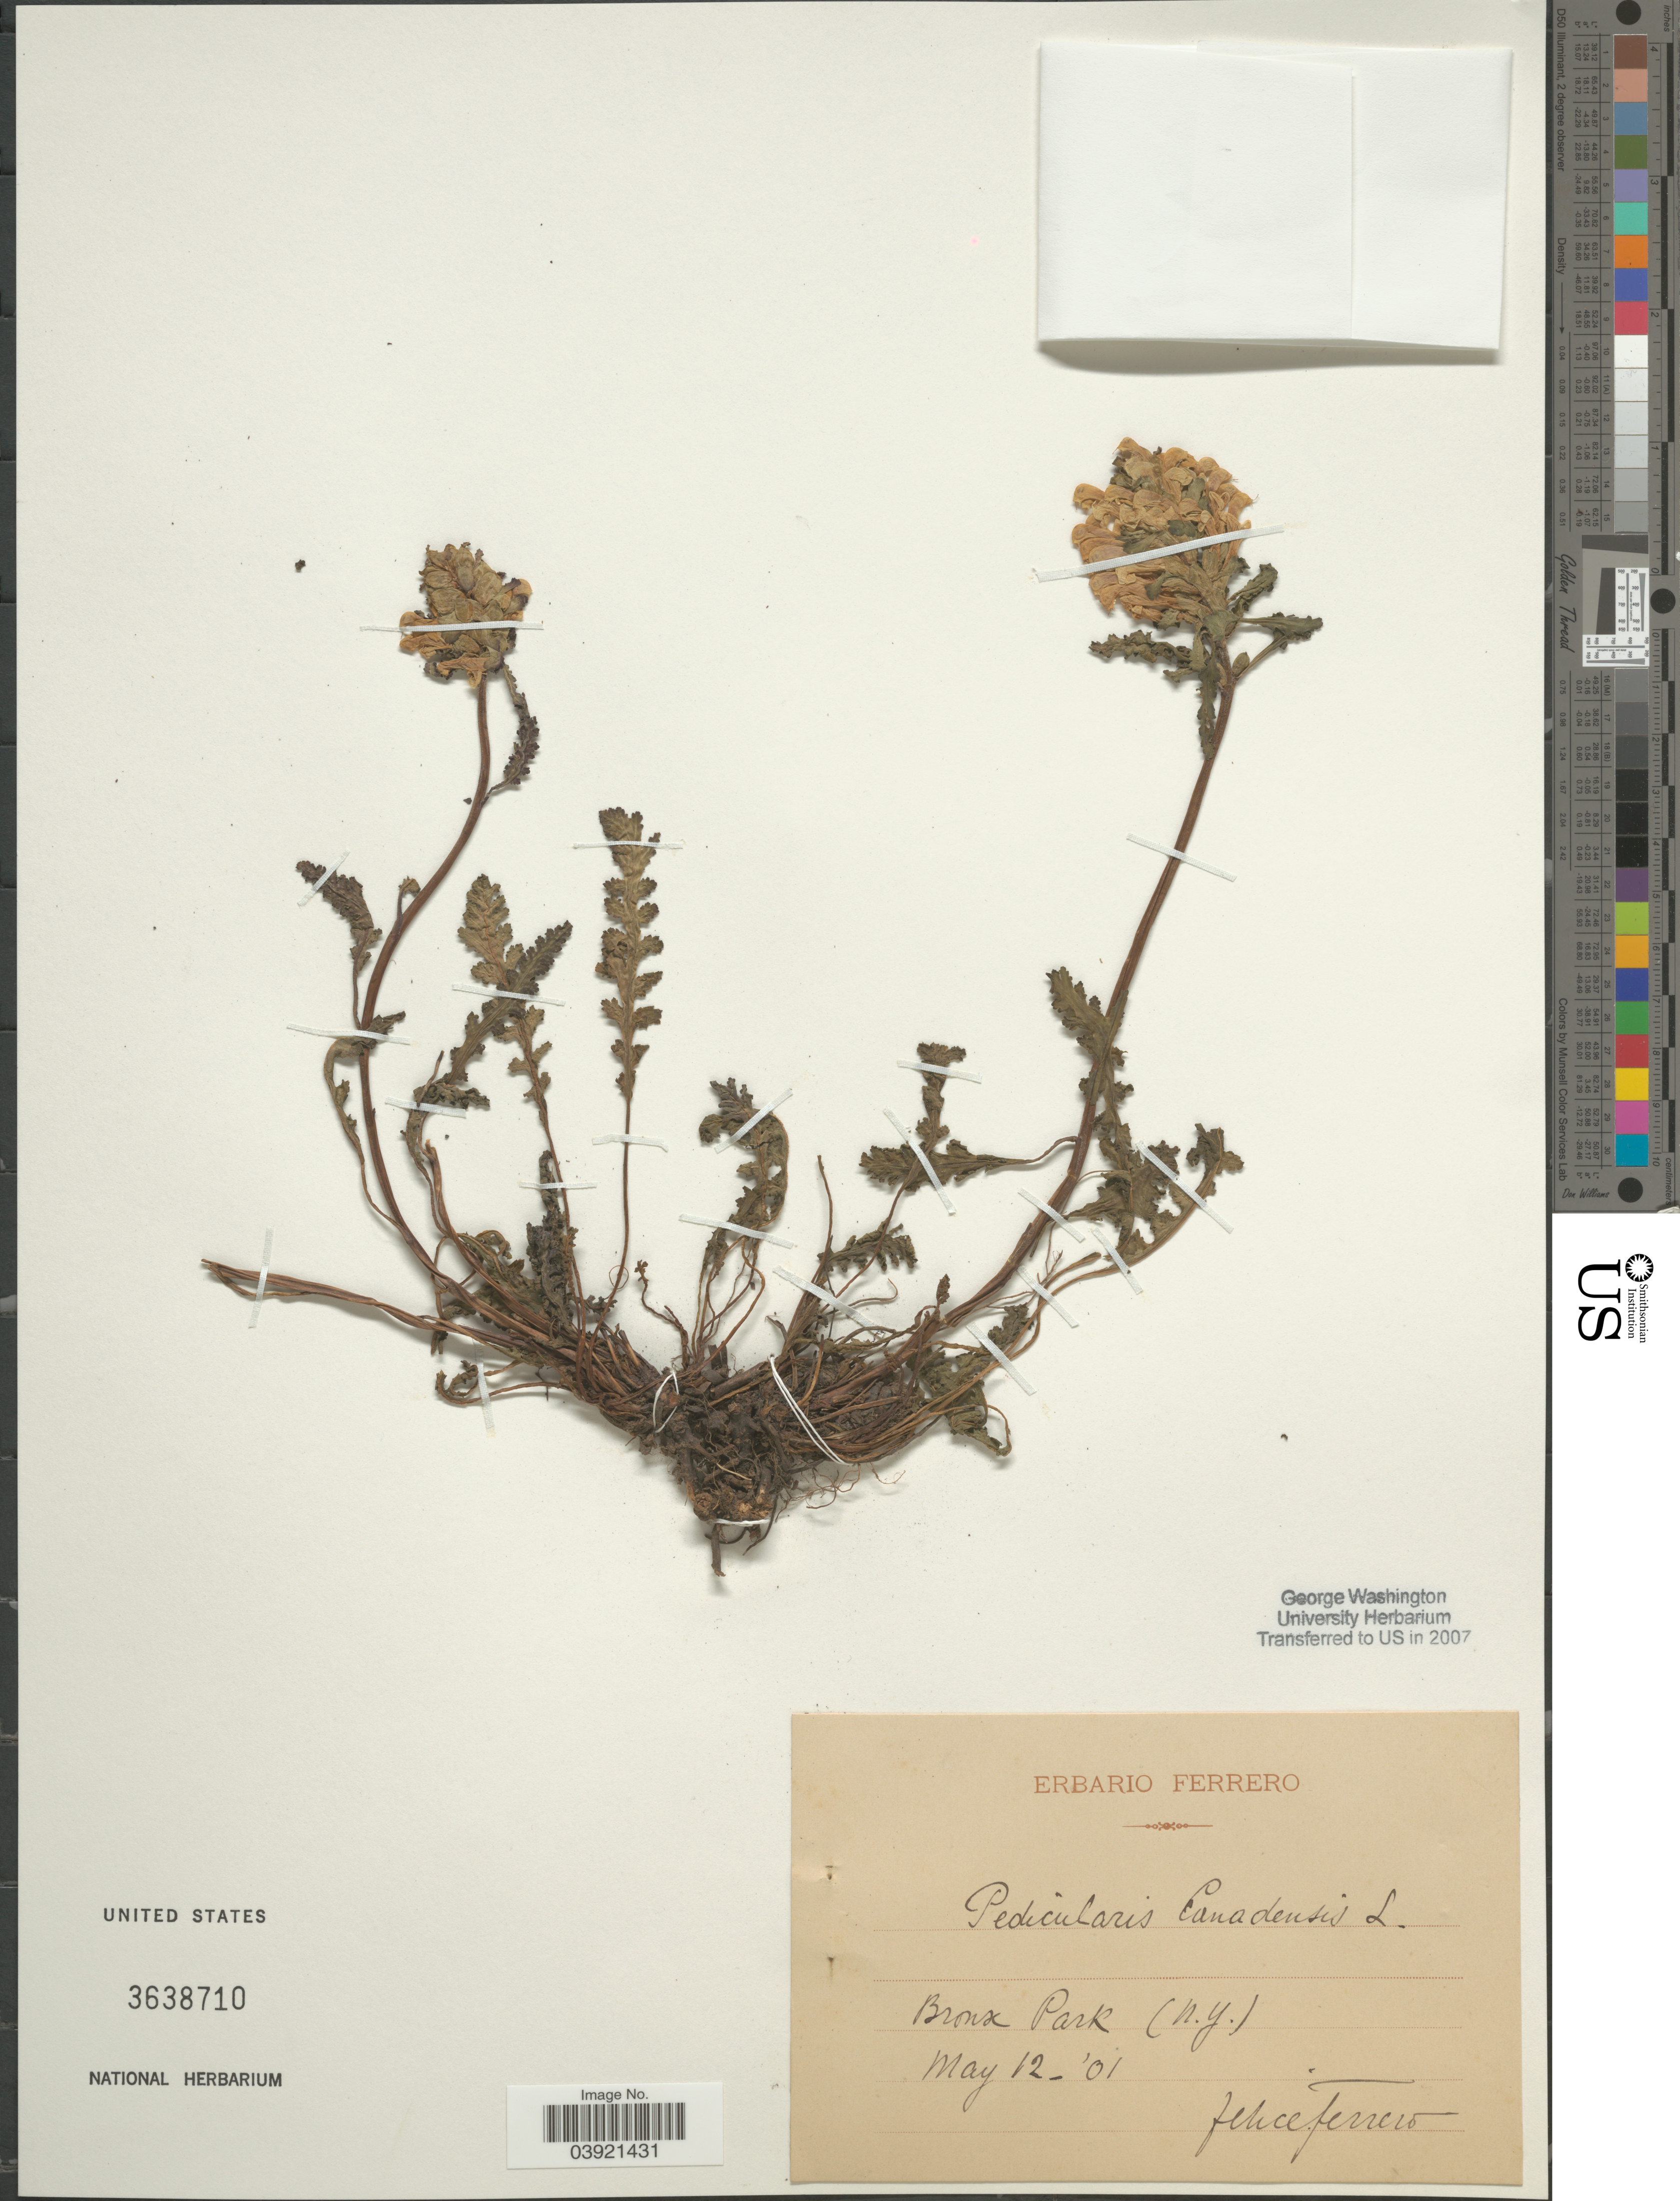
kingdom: Plantae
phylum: Tracheophyta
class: Magnoliopsida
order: Lamiales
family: Orobanchaceae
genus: Pedicularis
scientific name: Pedicularis canadensis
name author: L.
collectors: F. Ferrero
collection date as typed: Transcribed d/m/y: 12/5/1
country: United States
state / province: New York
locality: Bronse Park.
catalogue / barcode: US 3638710